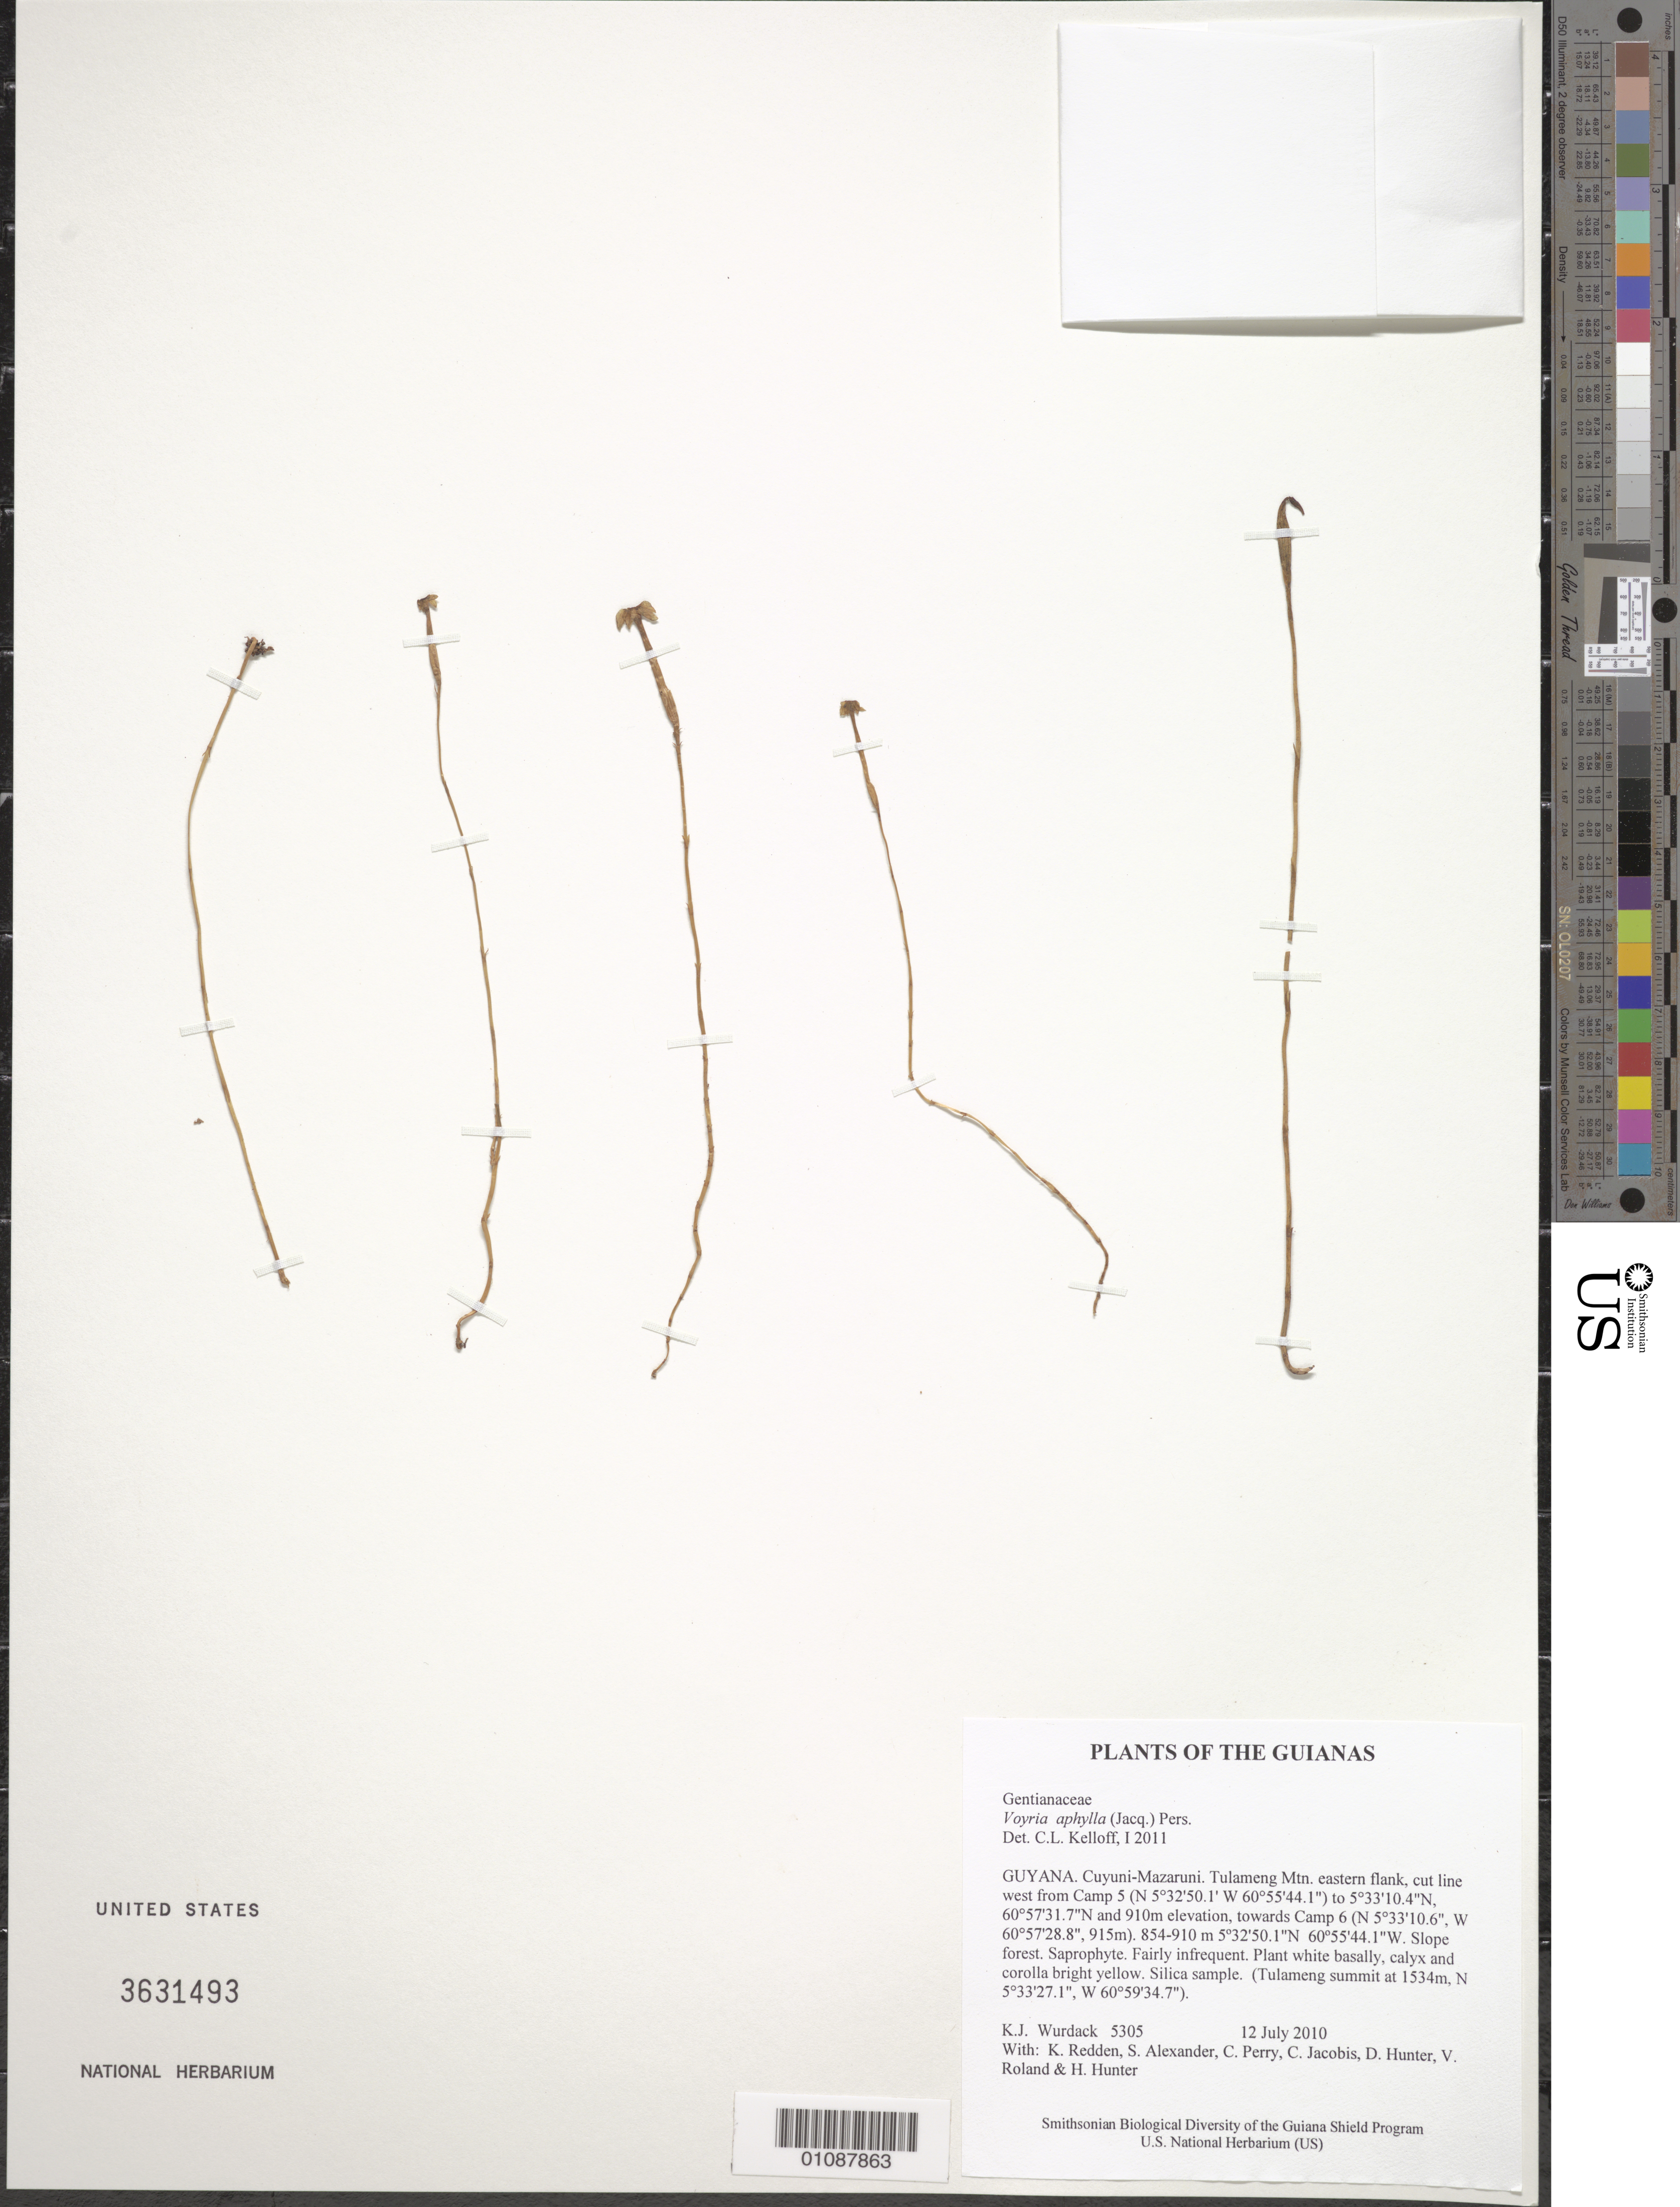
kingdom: Plantae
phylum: Tracheophyta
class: Magnoliopsida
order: Gentianales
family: Gentianaceae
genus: Voyria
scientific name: Voyria aphylla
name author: (Jacq.) Pers.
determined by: Kelloff, Carol L., (US), Smithsonian Institution - National Museum of Natural History (UNITED STATES)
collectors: K. Wurdack, K. M. Redden, S. N. Alexander, C. Perry, C. Jacobis, D. Hunter, V. Roland & H. Hunter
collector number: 5305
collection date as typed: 12 July 2010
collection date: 2010-07-12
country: Guyana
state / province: Cuyuni-Mazaruni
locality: Tulameng Mtn. eastern flank, cut line west from Camp 5 (N 5°32'50.1' W 60°55'44.1") to 5°33'10.4"N, 60°57'31.7"N and 910m elevation, towards Camp 6 (N 5°33'10.6", W 60°57'28.8", 915m)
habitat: Slope forest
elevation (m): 854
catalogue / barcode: US 3631493